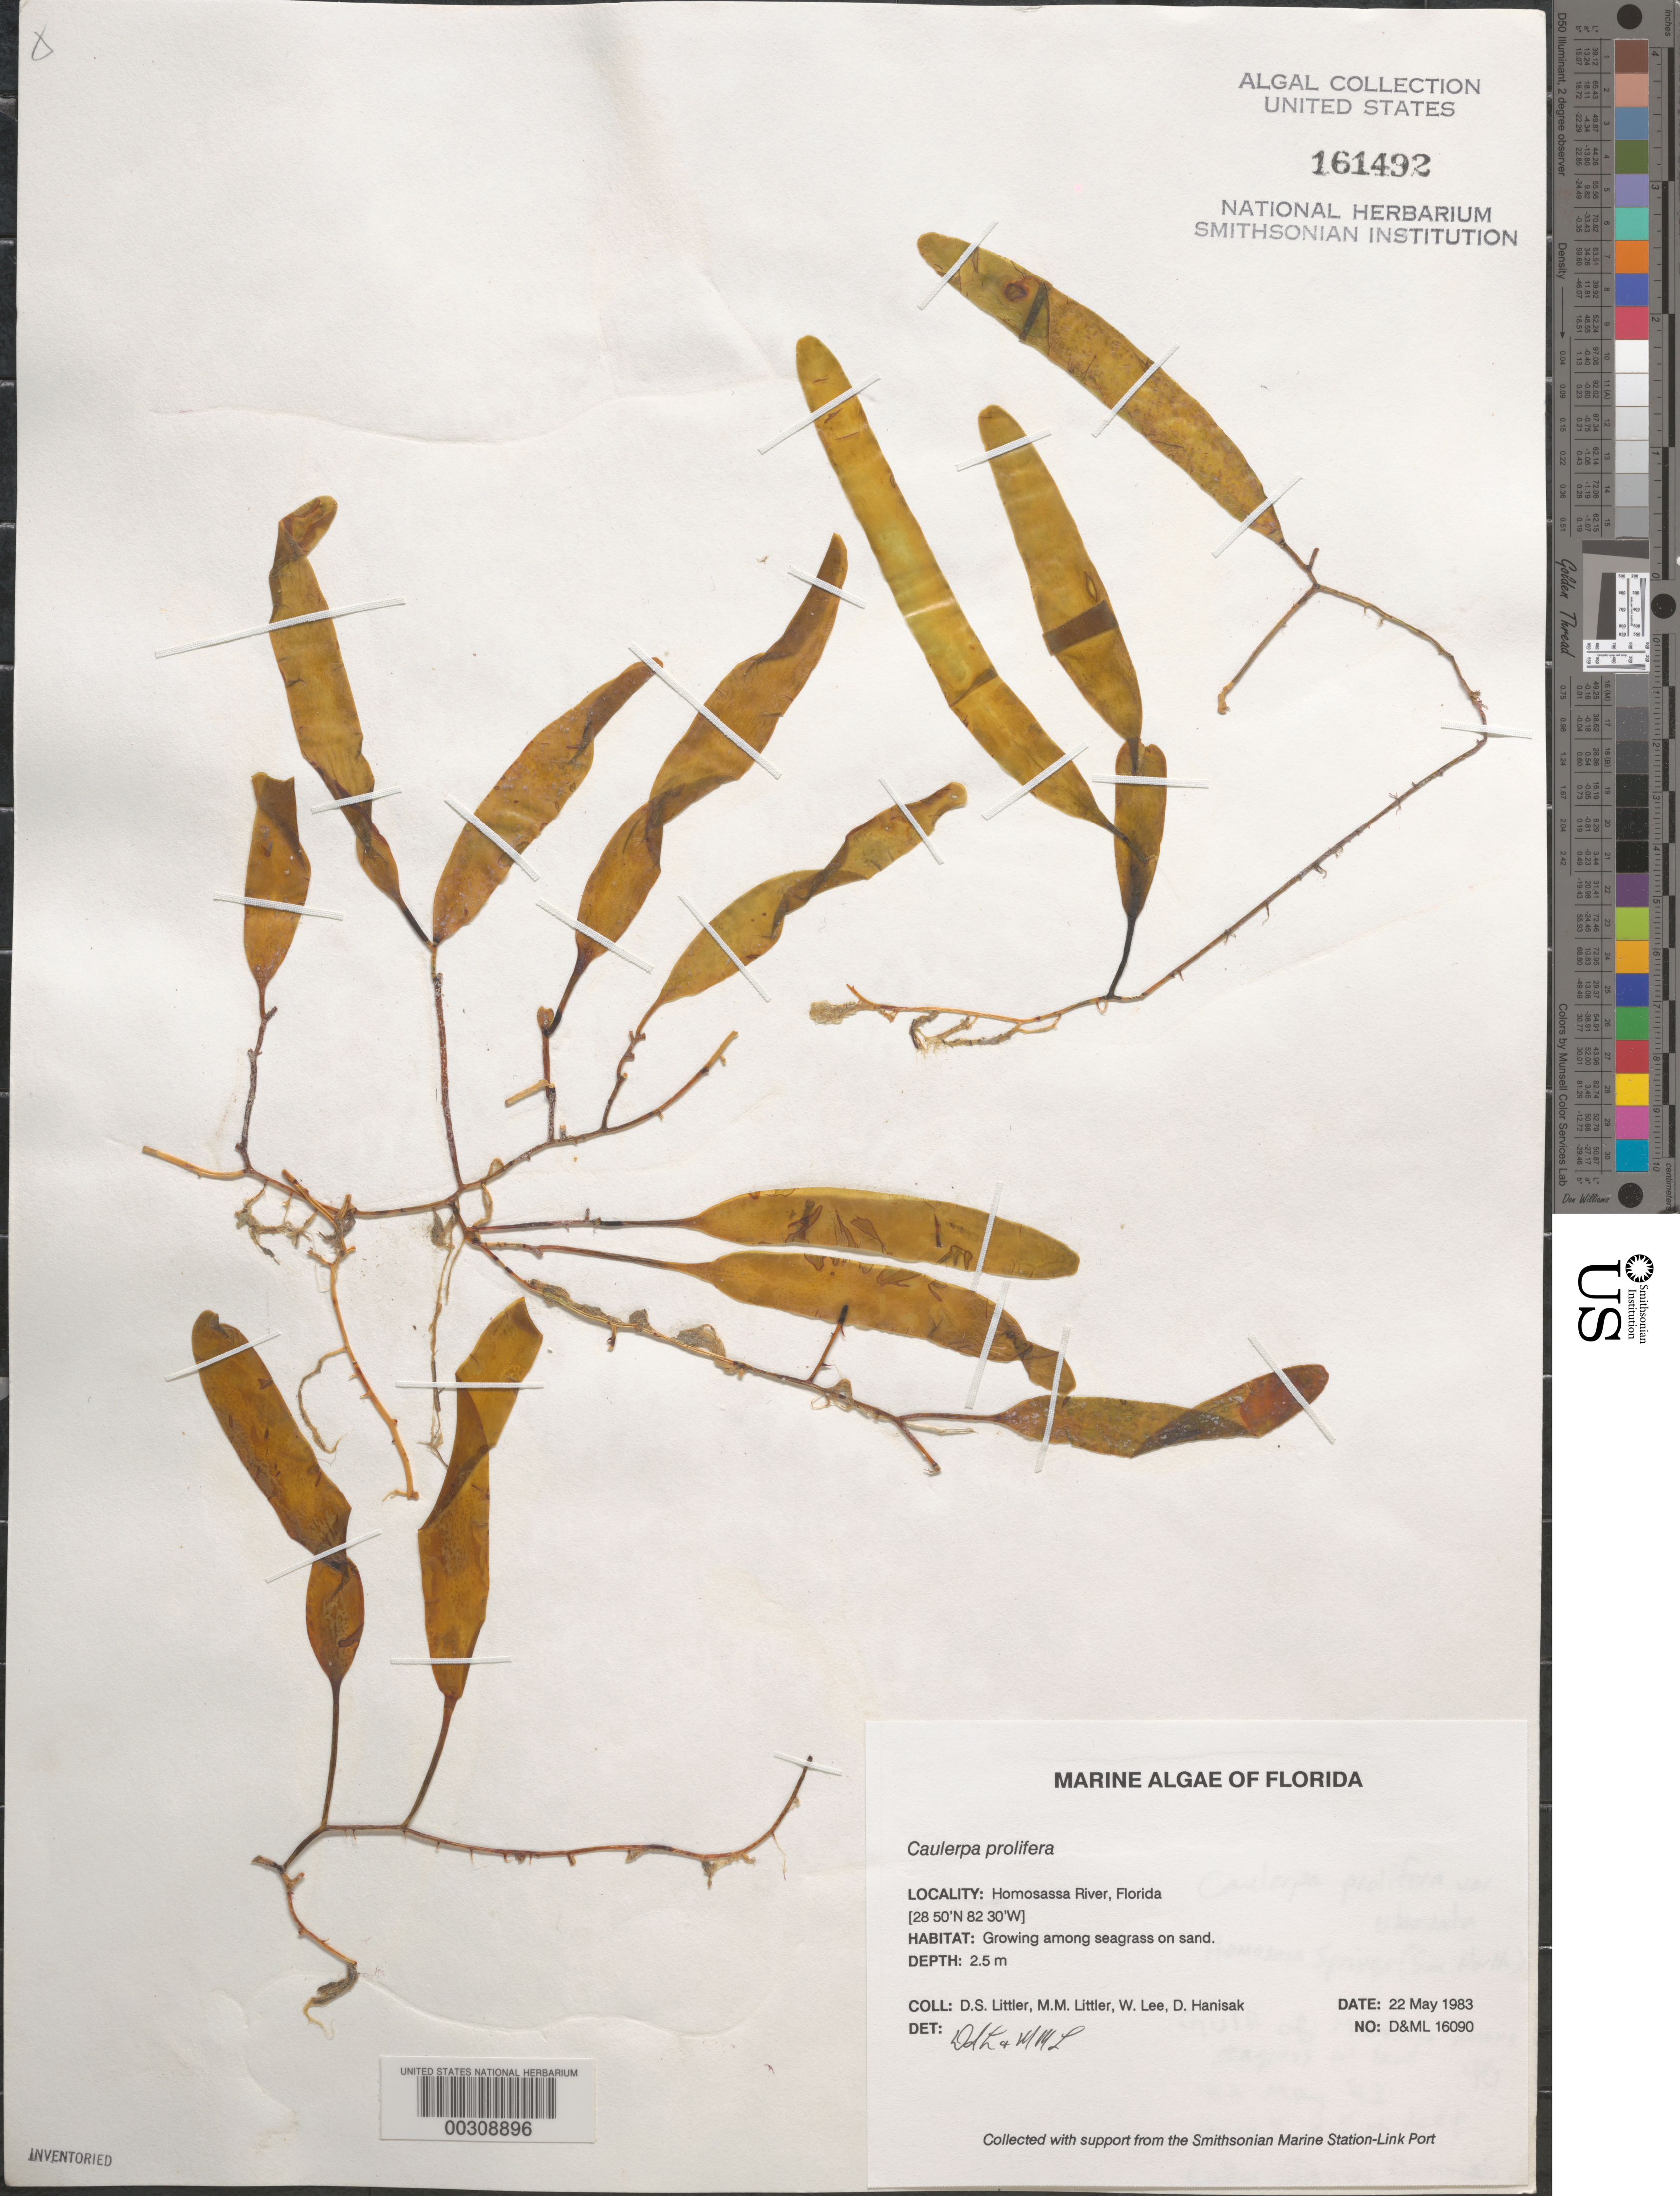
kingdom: Plantae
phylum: Chlorophyta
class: Ulvophyceae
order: Bryopsidales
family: Caulerpaceae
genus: Caulerpa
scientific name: Caulerpa prolifera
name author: (Forssk.) J.V.Lamouroux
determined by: Littler, D. S.; Littler, M. M.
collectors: D. S. Littler, M. M. Littler, W. Lee & M. Hanisak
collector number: D&ML 16090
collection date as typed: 22 May 1983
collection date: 1983-05-22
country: United States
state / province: Florida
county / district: Citrus County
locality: Homosassa River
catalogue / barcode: US 161492